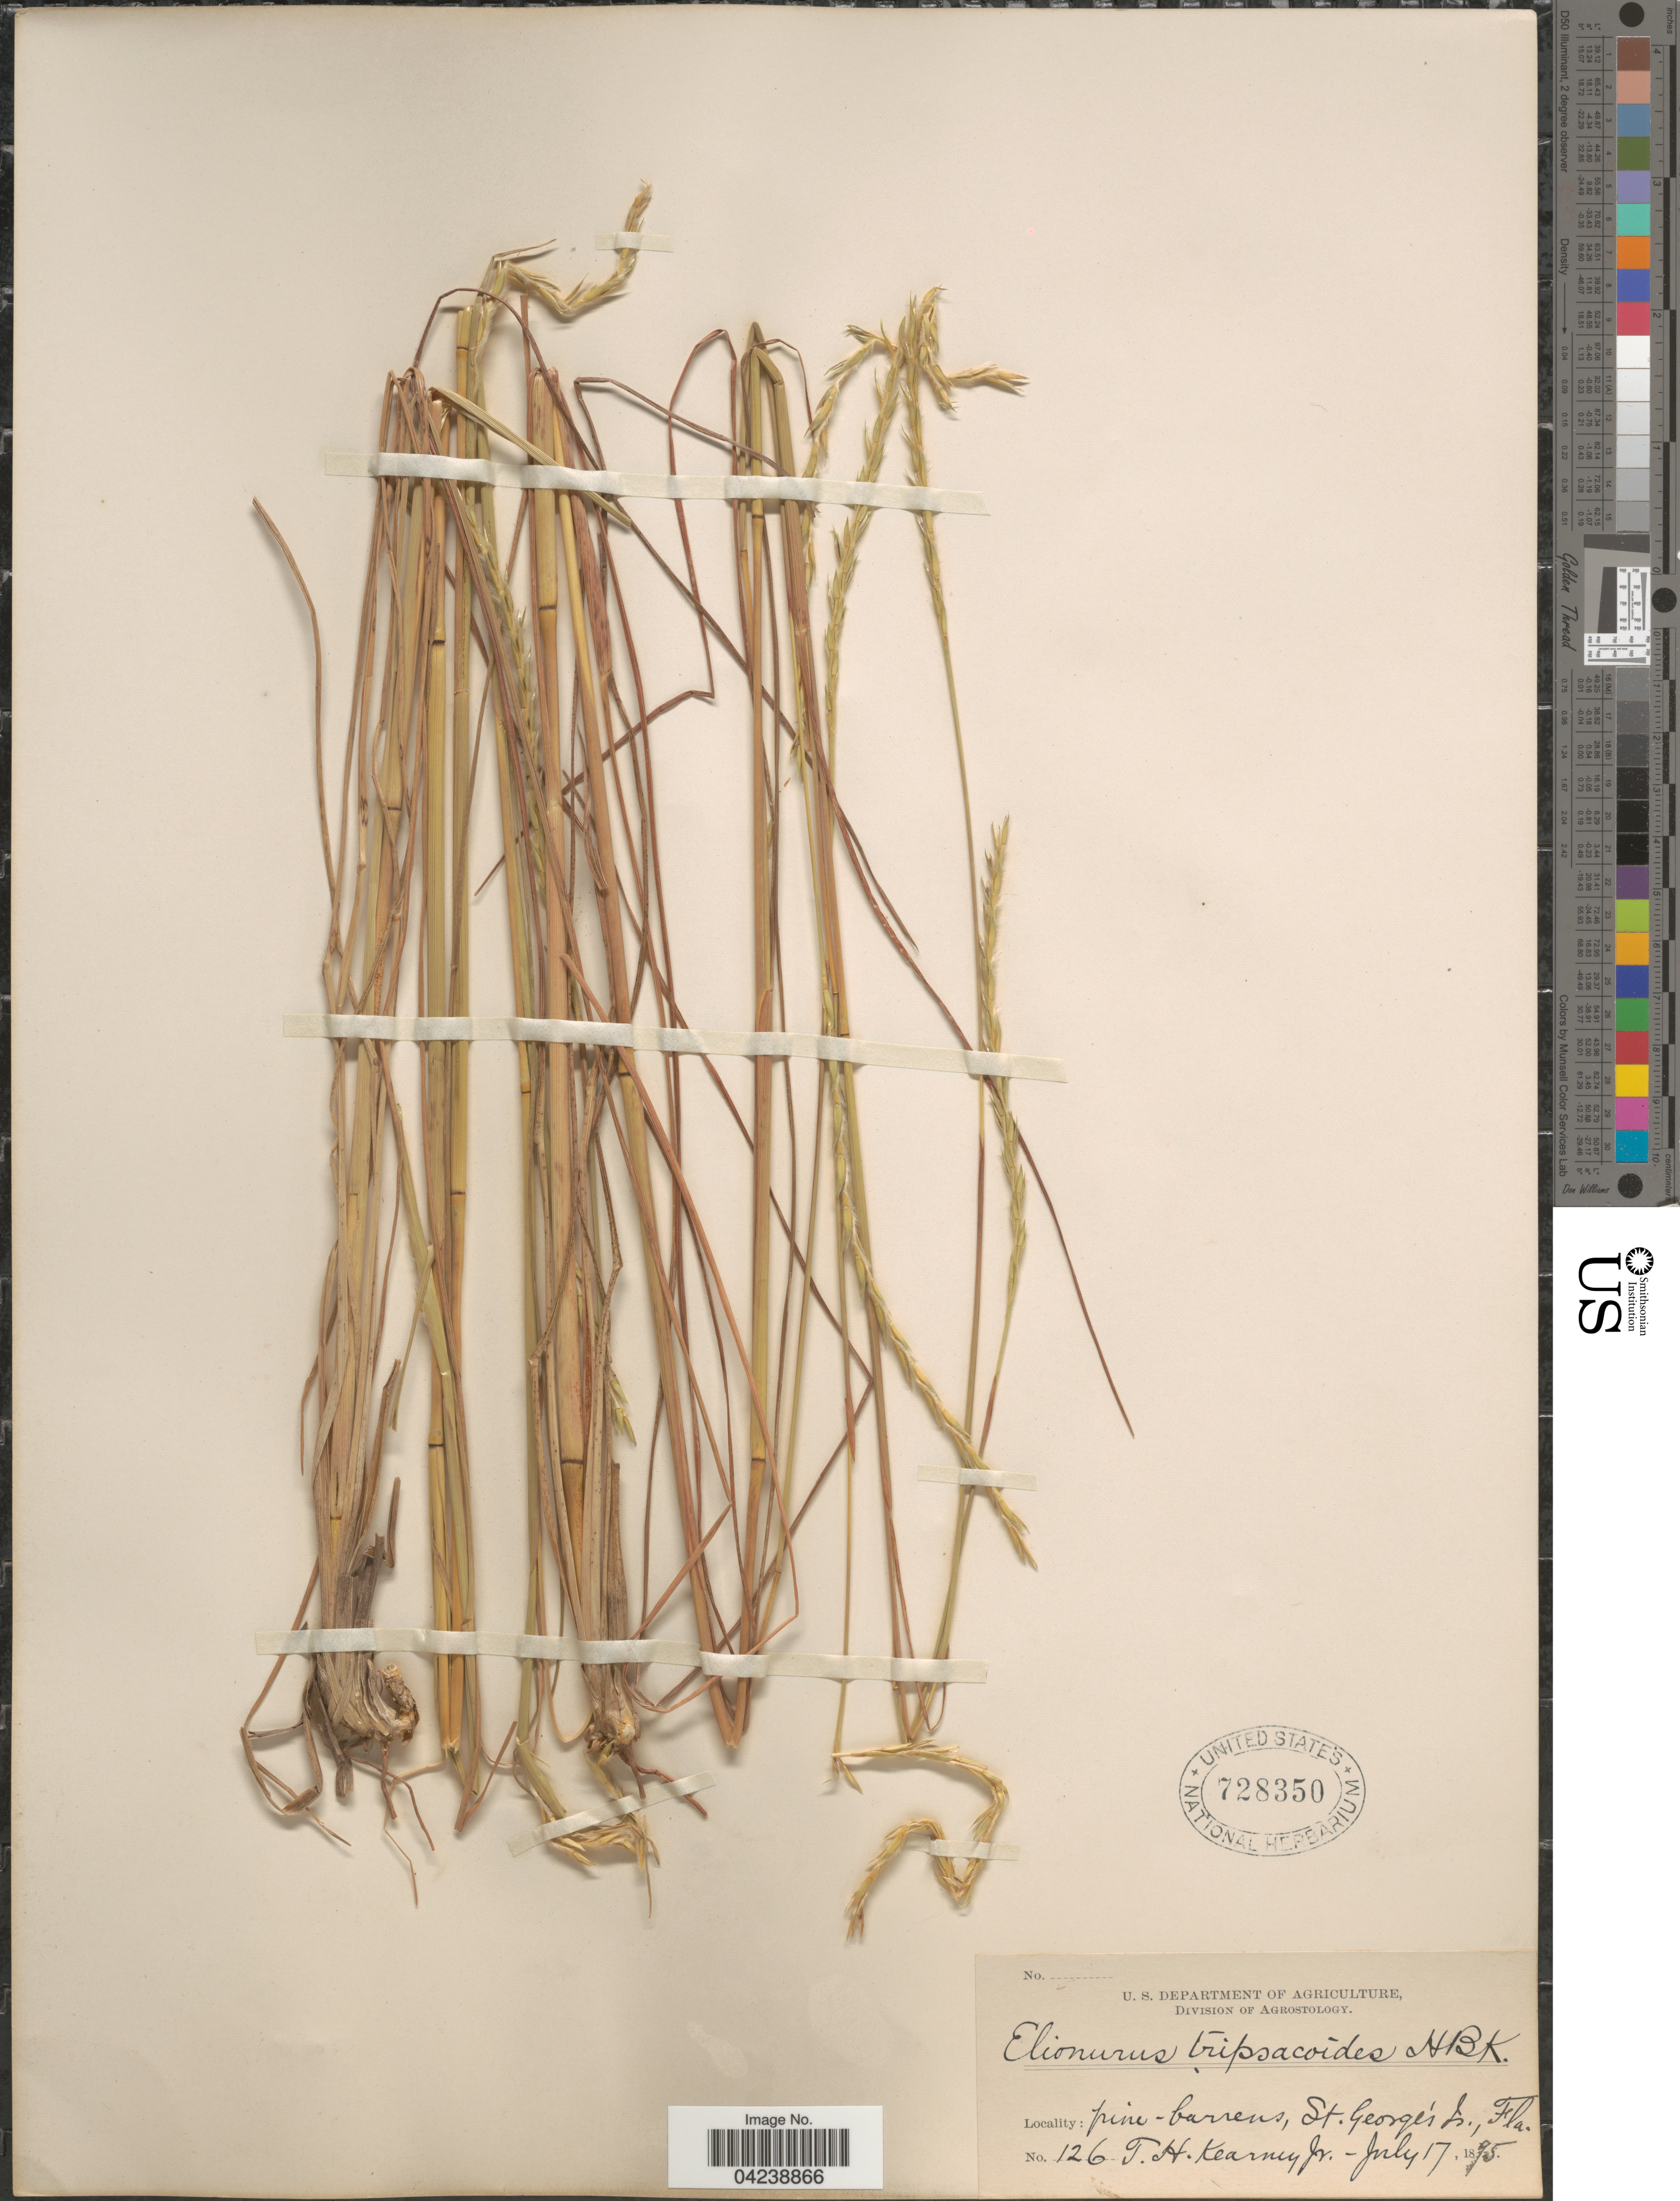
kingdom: Plantae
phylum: Tracheophyta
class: Liliopsida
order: Poales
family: Poaceae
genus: Elionurus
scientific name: Elionurus tripsacoides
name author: Humb. & Bonpl. ex Willd.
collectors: T. H. Kearney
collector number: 126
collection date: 1895-07-17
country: United States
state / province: Florida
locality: Pine-barrens, St. George's Is.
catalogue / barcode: US 728350